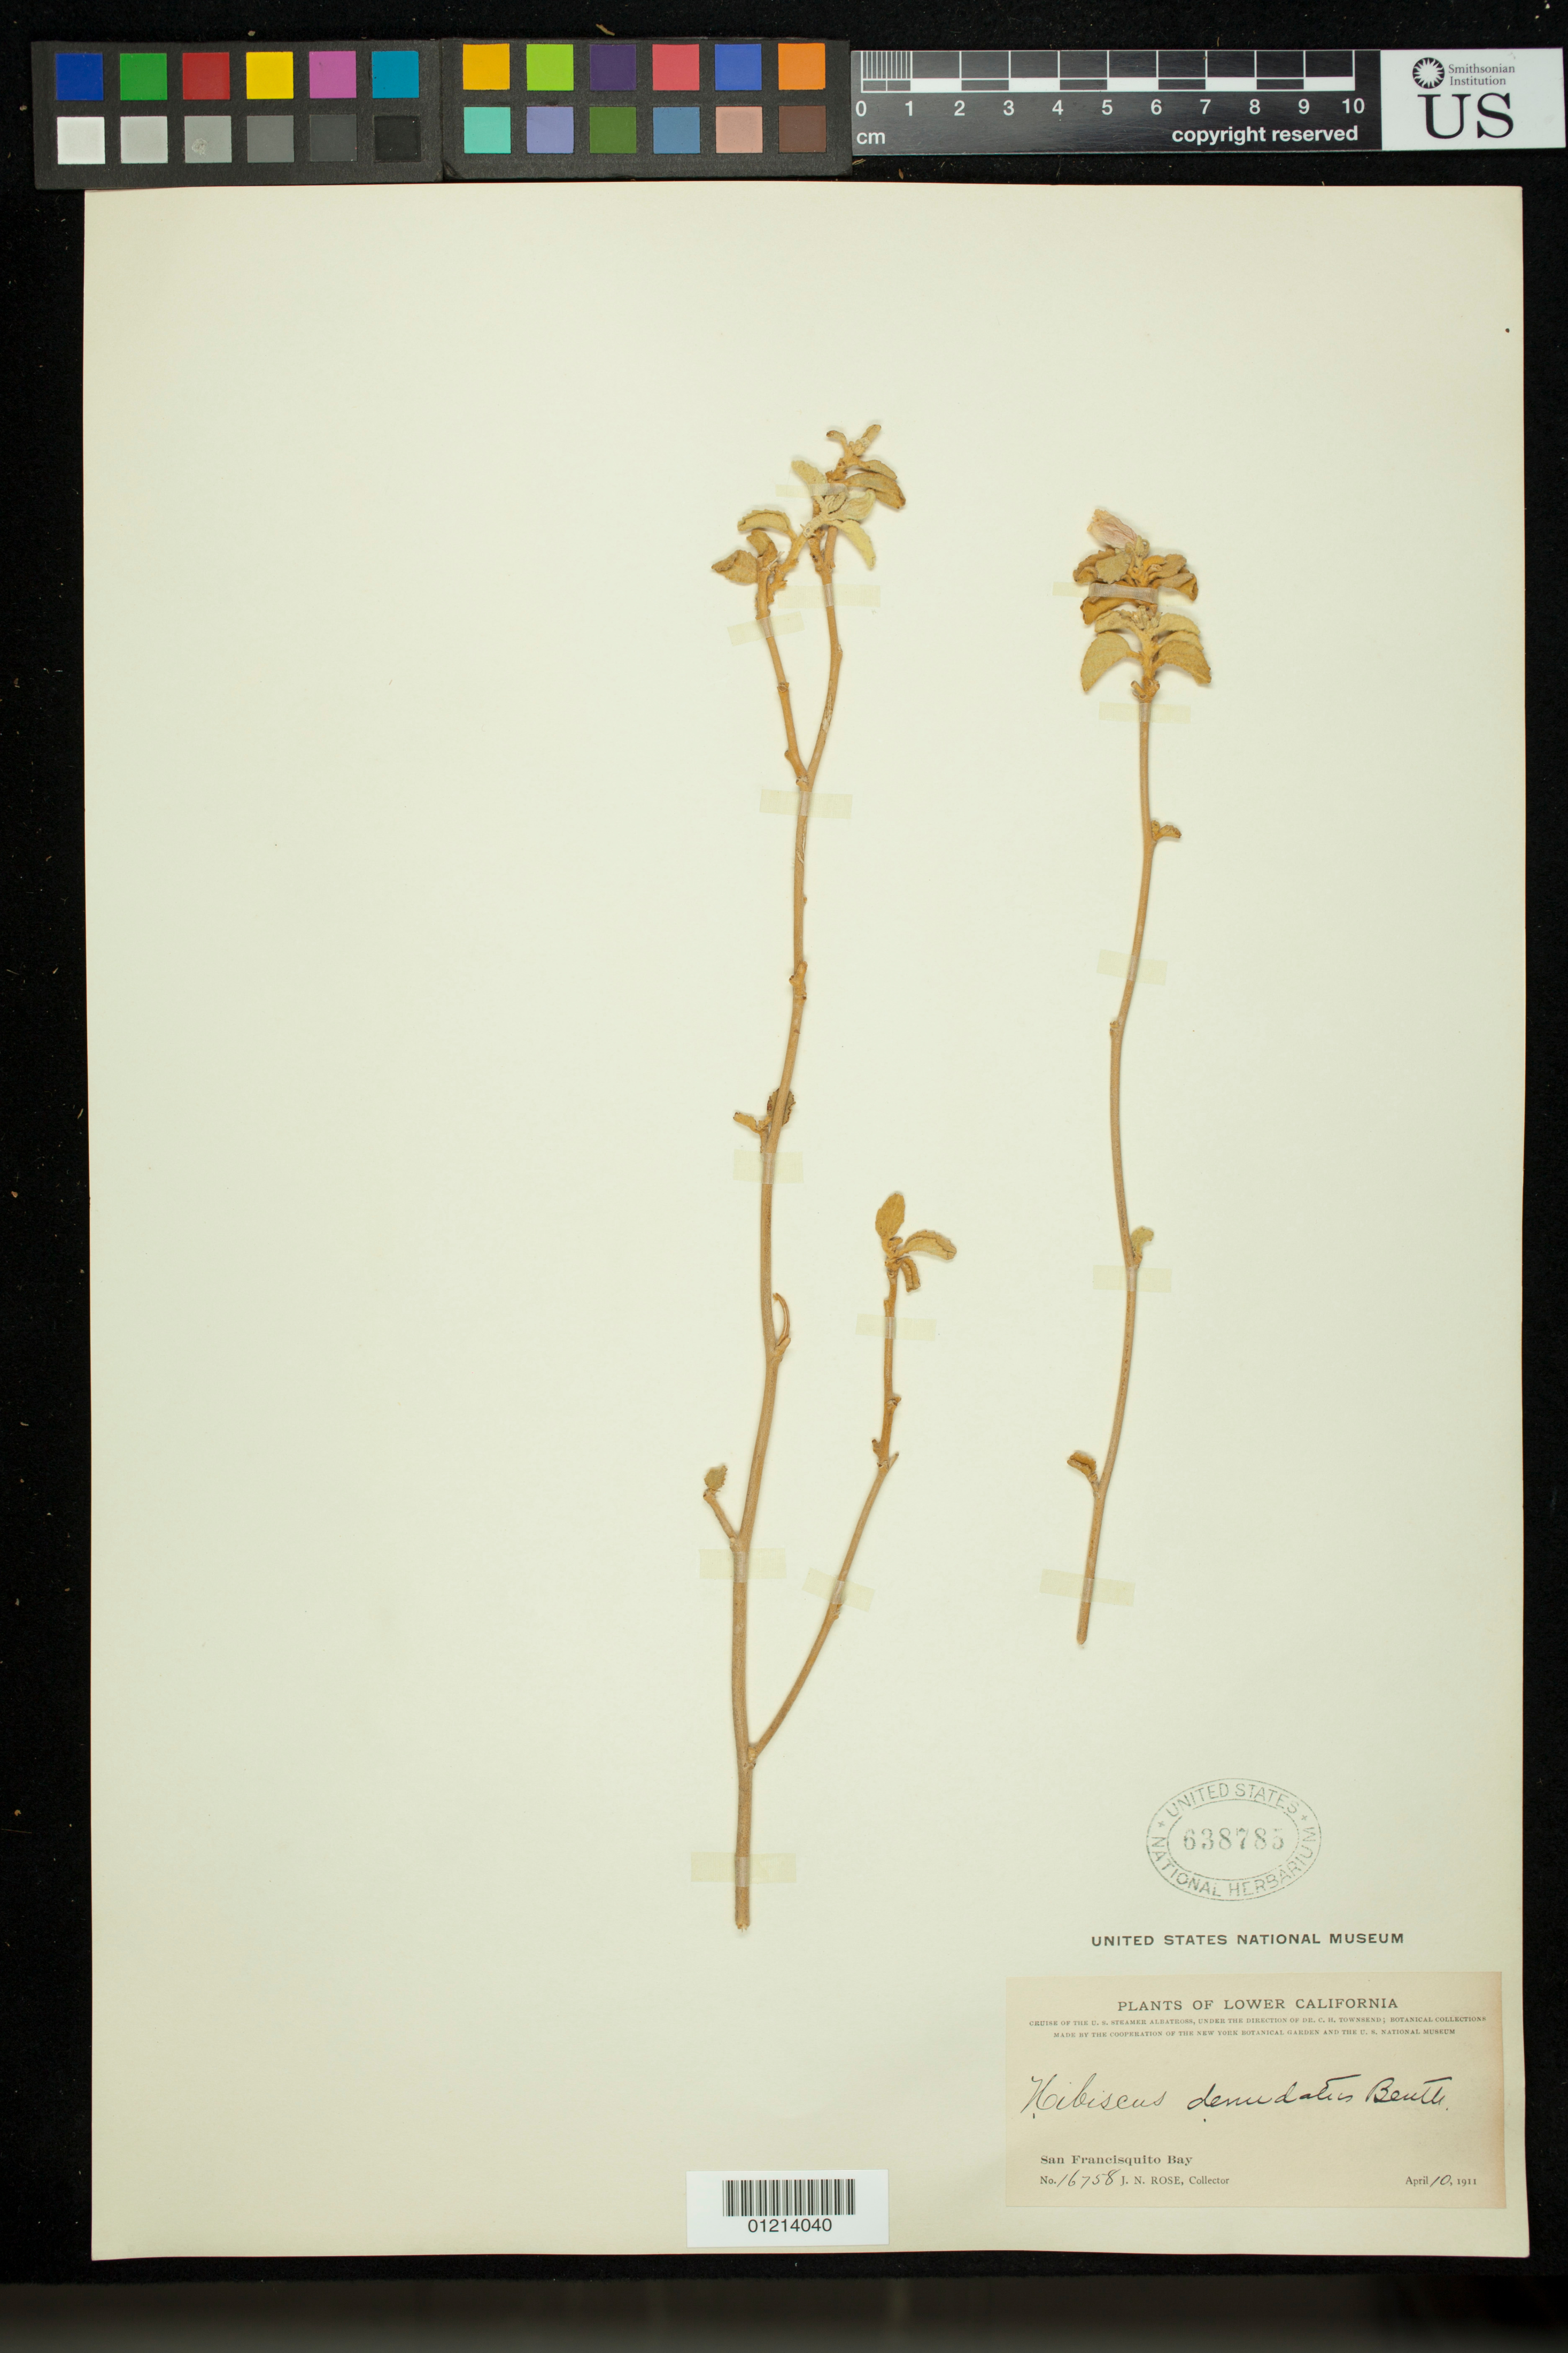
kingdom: Plantae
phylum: Tracheophyta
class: Magnoliopsida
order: Malvales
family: Malvaceae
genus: Hibiscus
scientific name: Hibiscus denudatus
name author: Benth.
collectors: J. N. Rose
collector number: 16757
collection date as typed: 04 Oct 1911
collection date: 1911-10-04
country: Mexico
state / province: Baja California Norte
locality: San Francisquito Bay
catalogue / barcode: US 638785